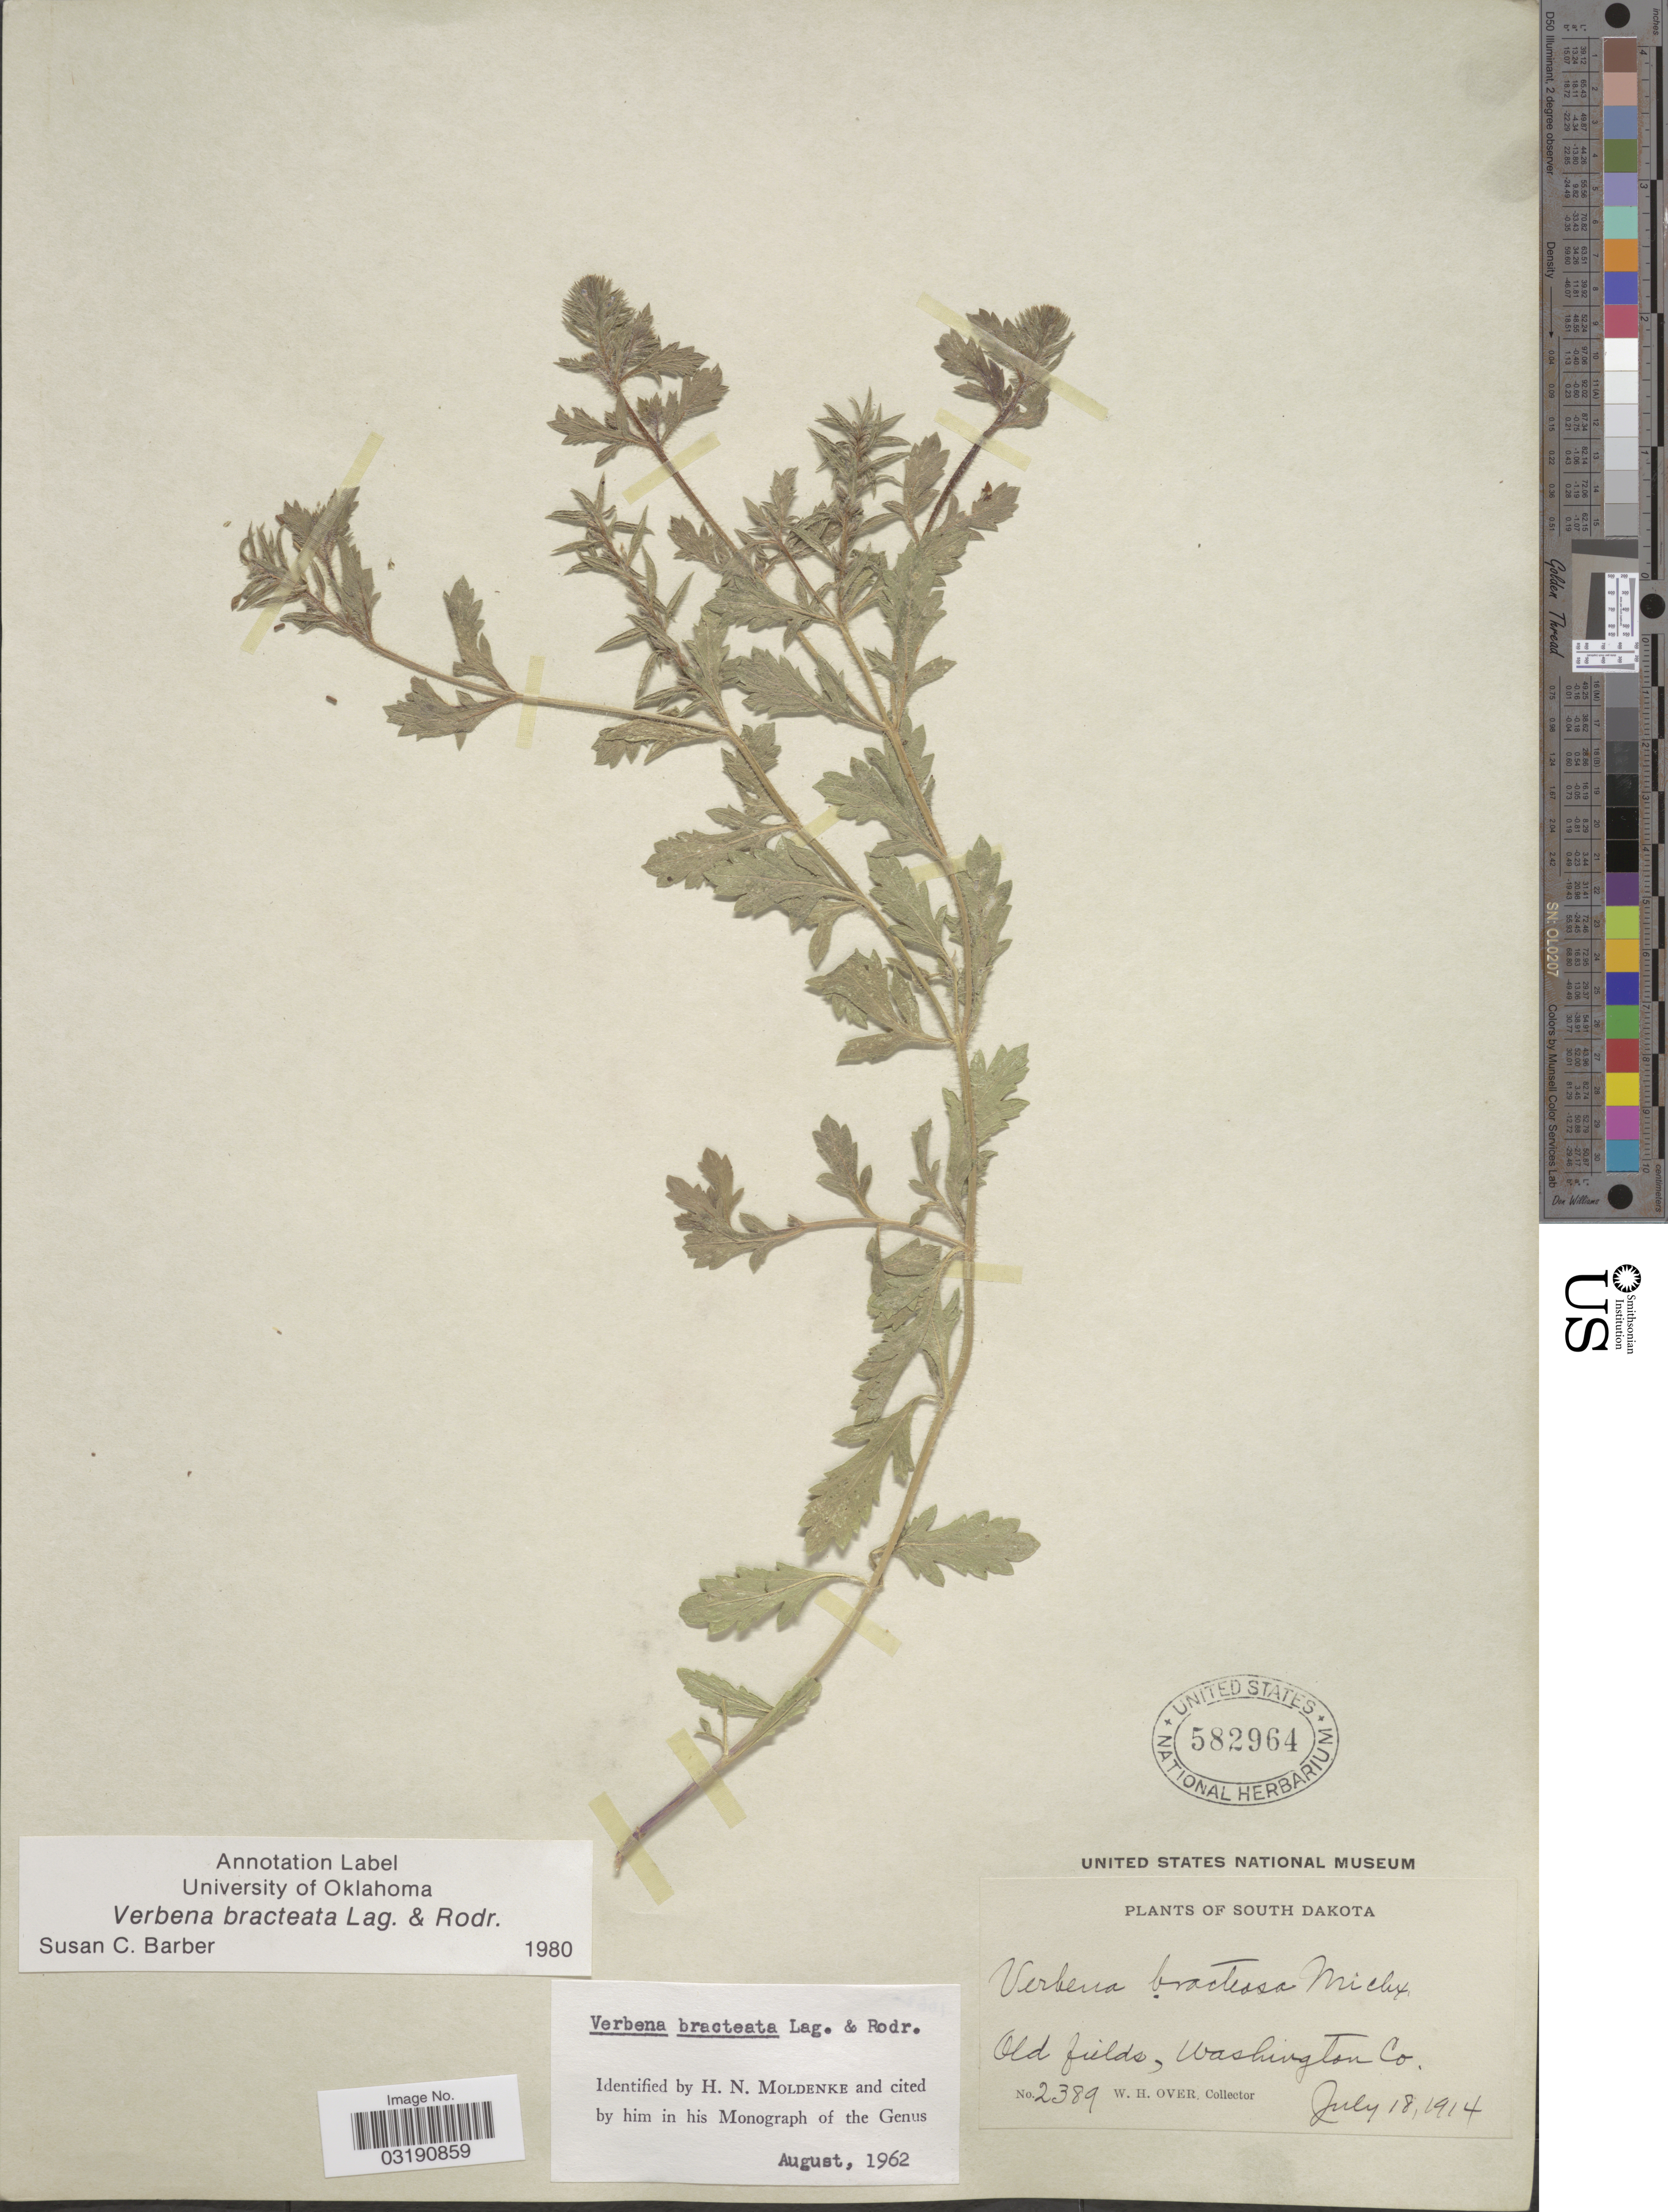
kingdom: Plantae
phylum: Tracheophyta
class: Magnoliopsida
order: Lamiales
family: Verbenaceae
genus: Verbena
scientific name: Verbena bracteata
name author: Cav. ex Lag. & Rodr.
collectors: W. Over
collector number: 2389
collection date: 1914-07-18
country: United States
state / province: South Dakota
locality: Old Fields, Washington Co.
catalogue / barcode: US 582964